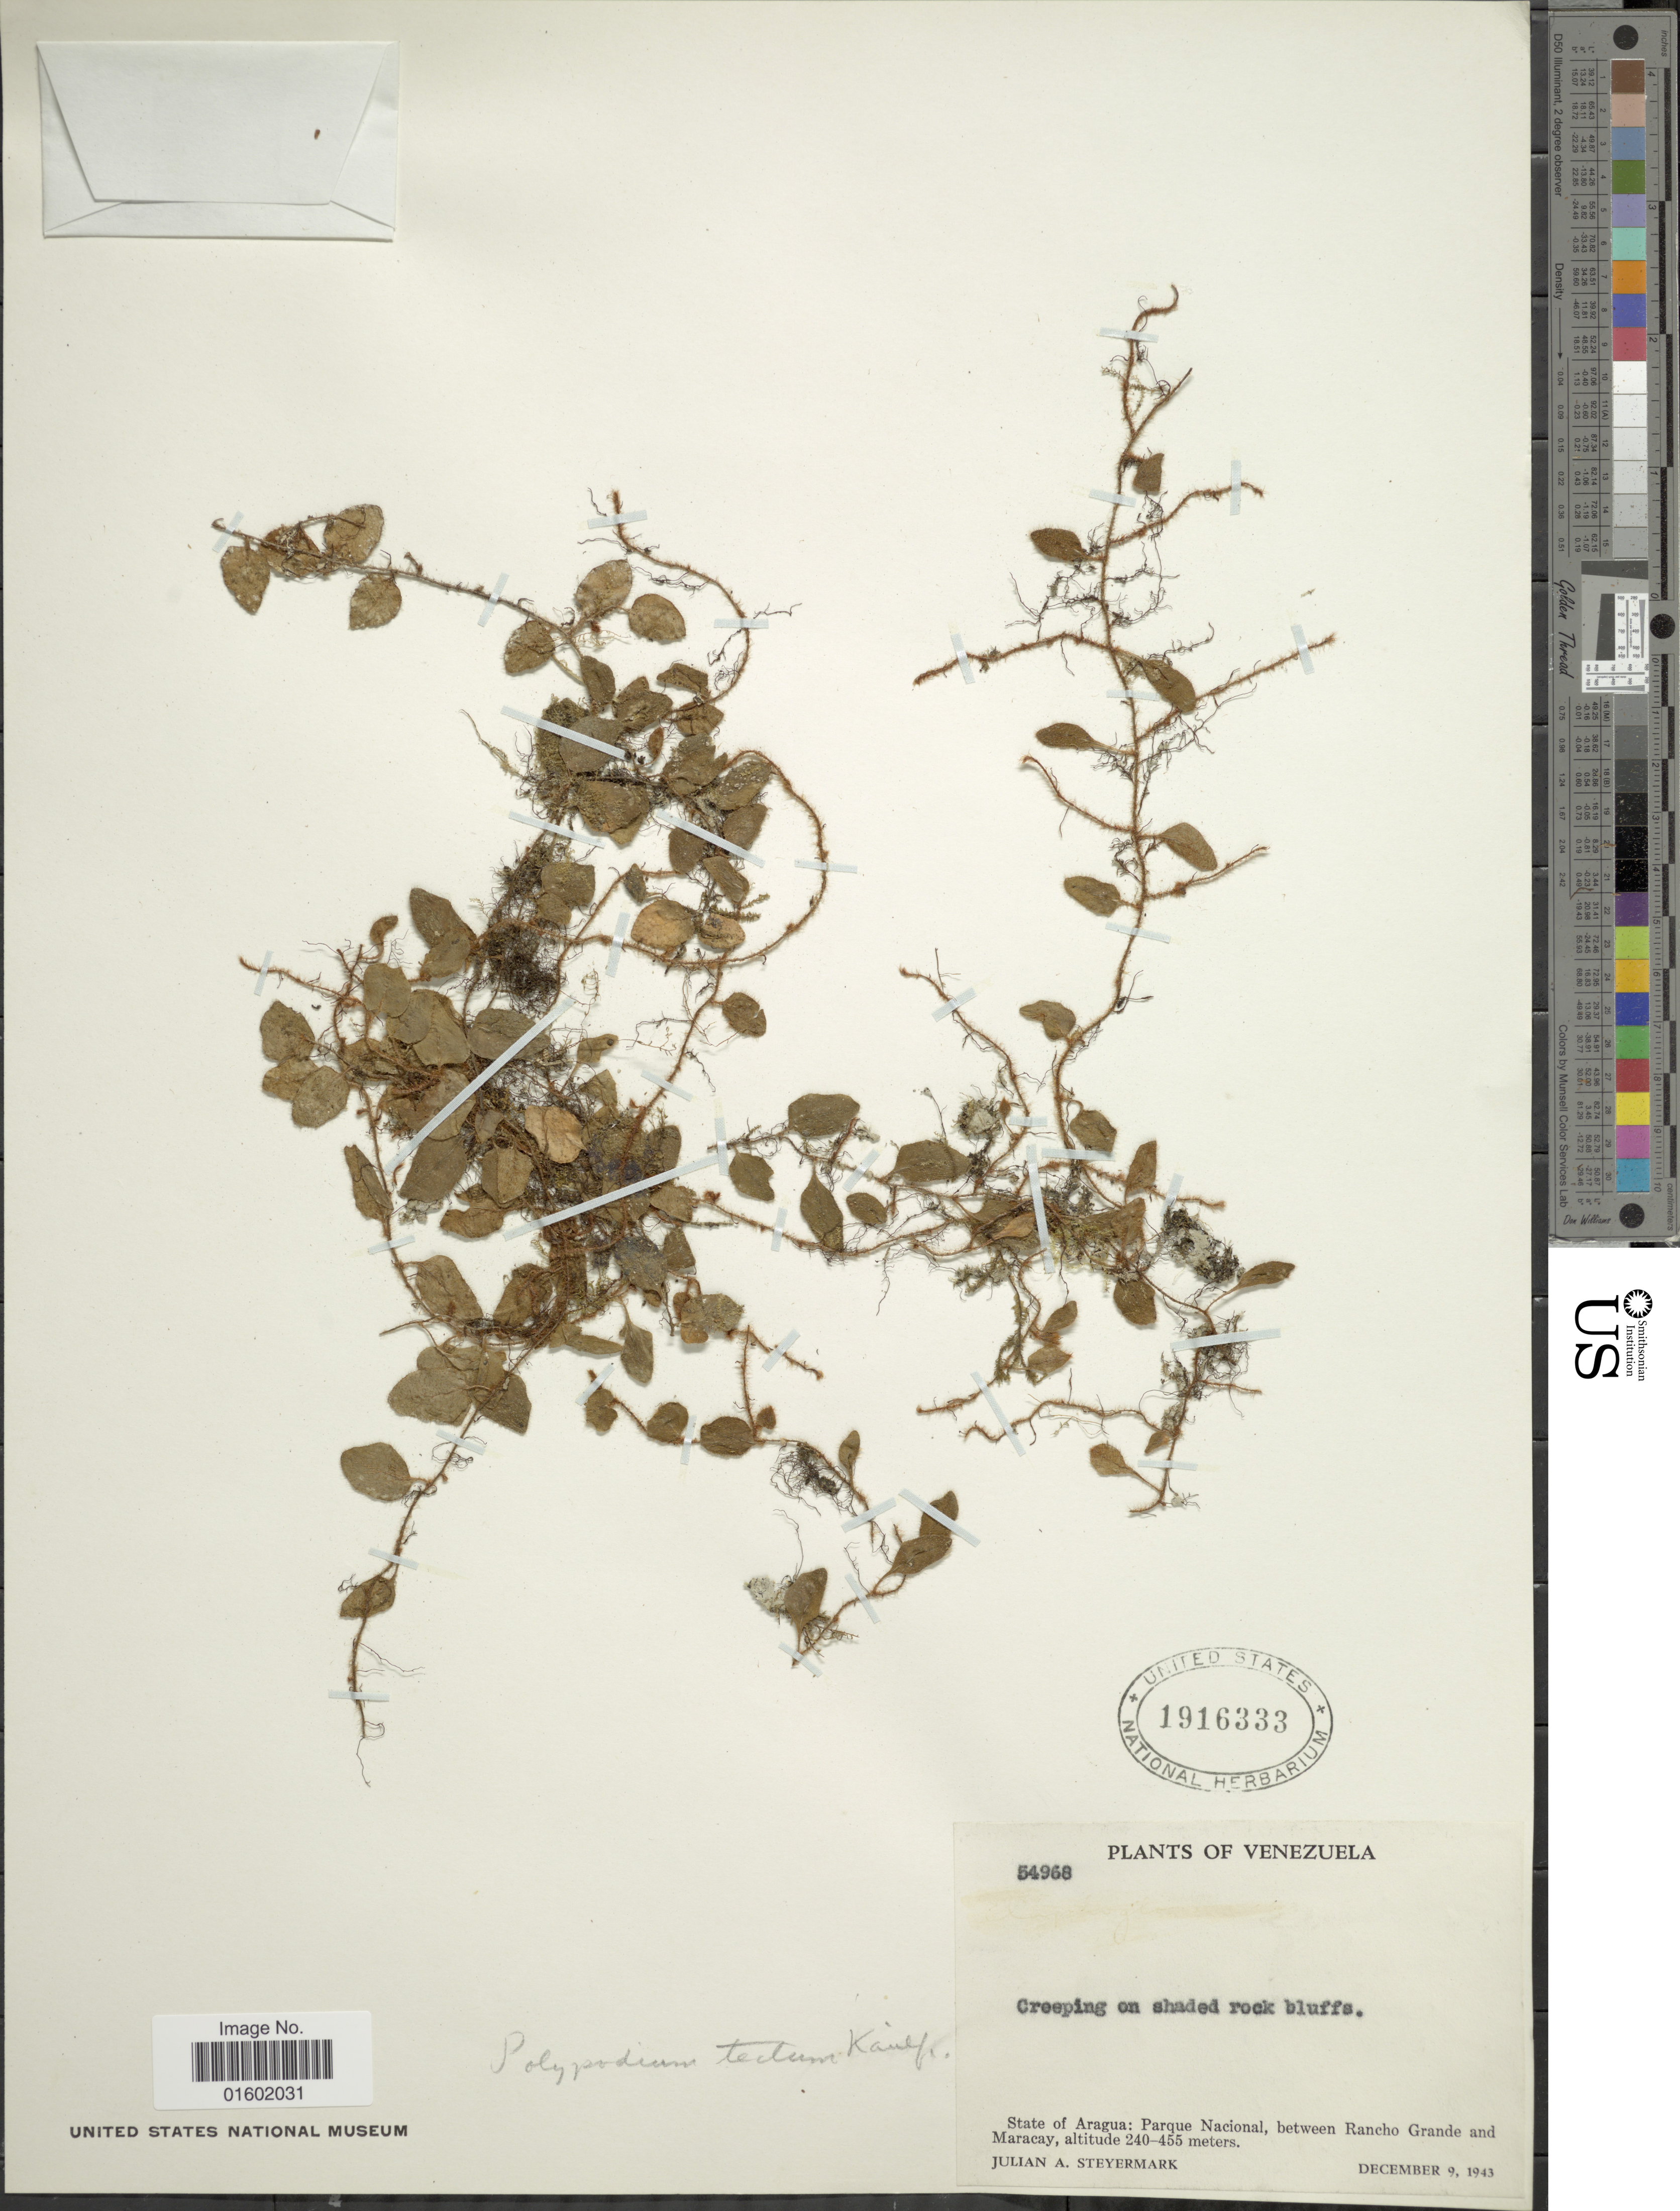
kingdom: Plantae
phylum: Tracheophyta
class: Polypodiopsida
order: Polypodiales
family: Polypodiaceae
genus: Microgramma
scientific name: Microgramma tecta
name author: (Kaulf.) Alston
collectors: J. Steyermark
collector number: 54968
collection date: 1943-12-09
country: Venezuela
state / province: Aragua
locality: Parque Natcional, between Rancho Grande and Maracay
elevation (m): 240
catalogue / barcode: US 191633